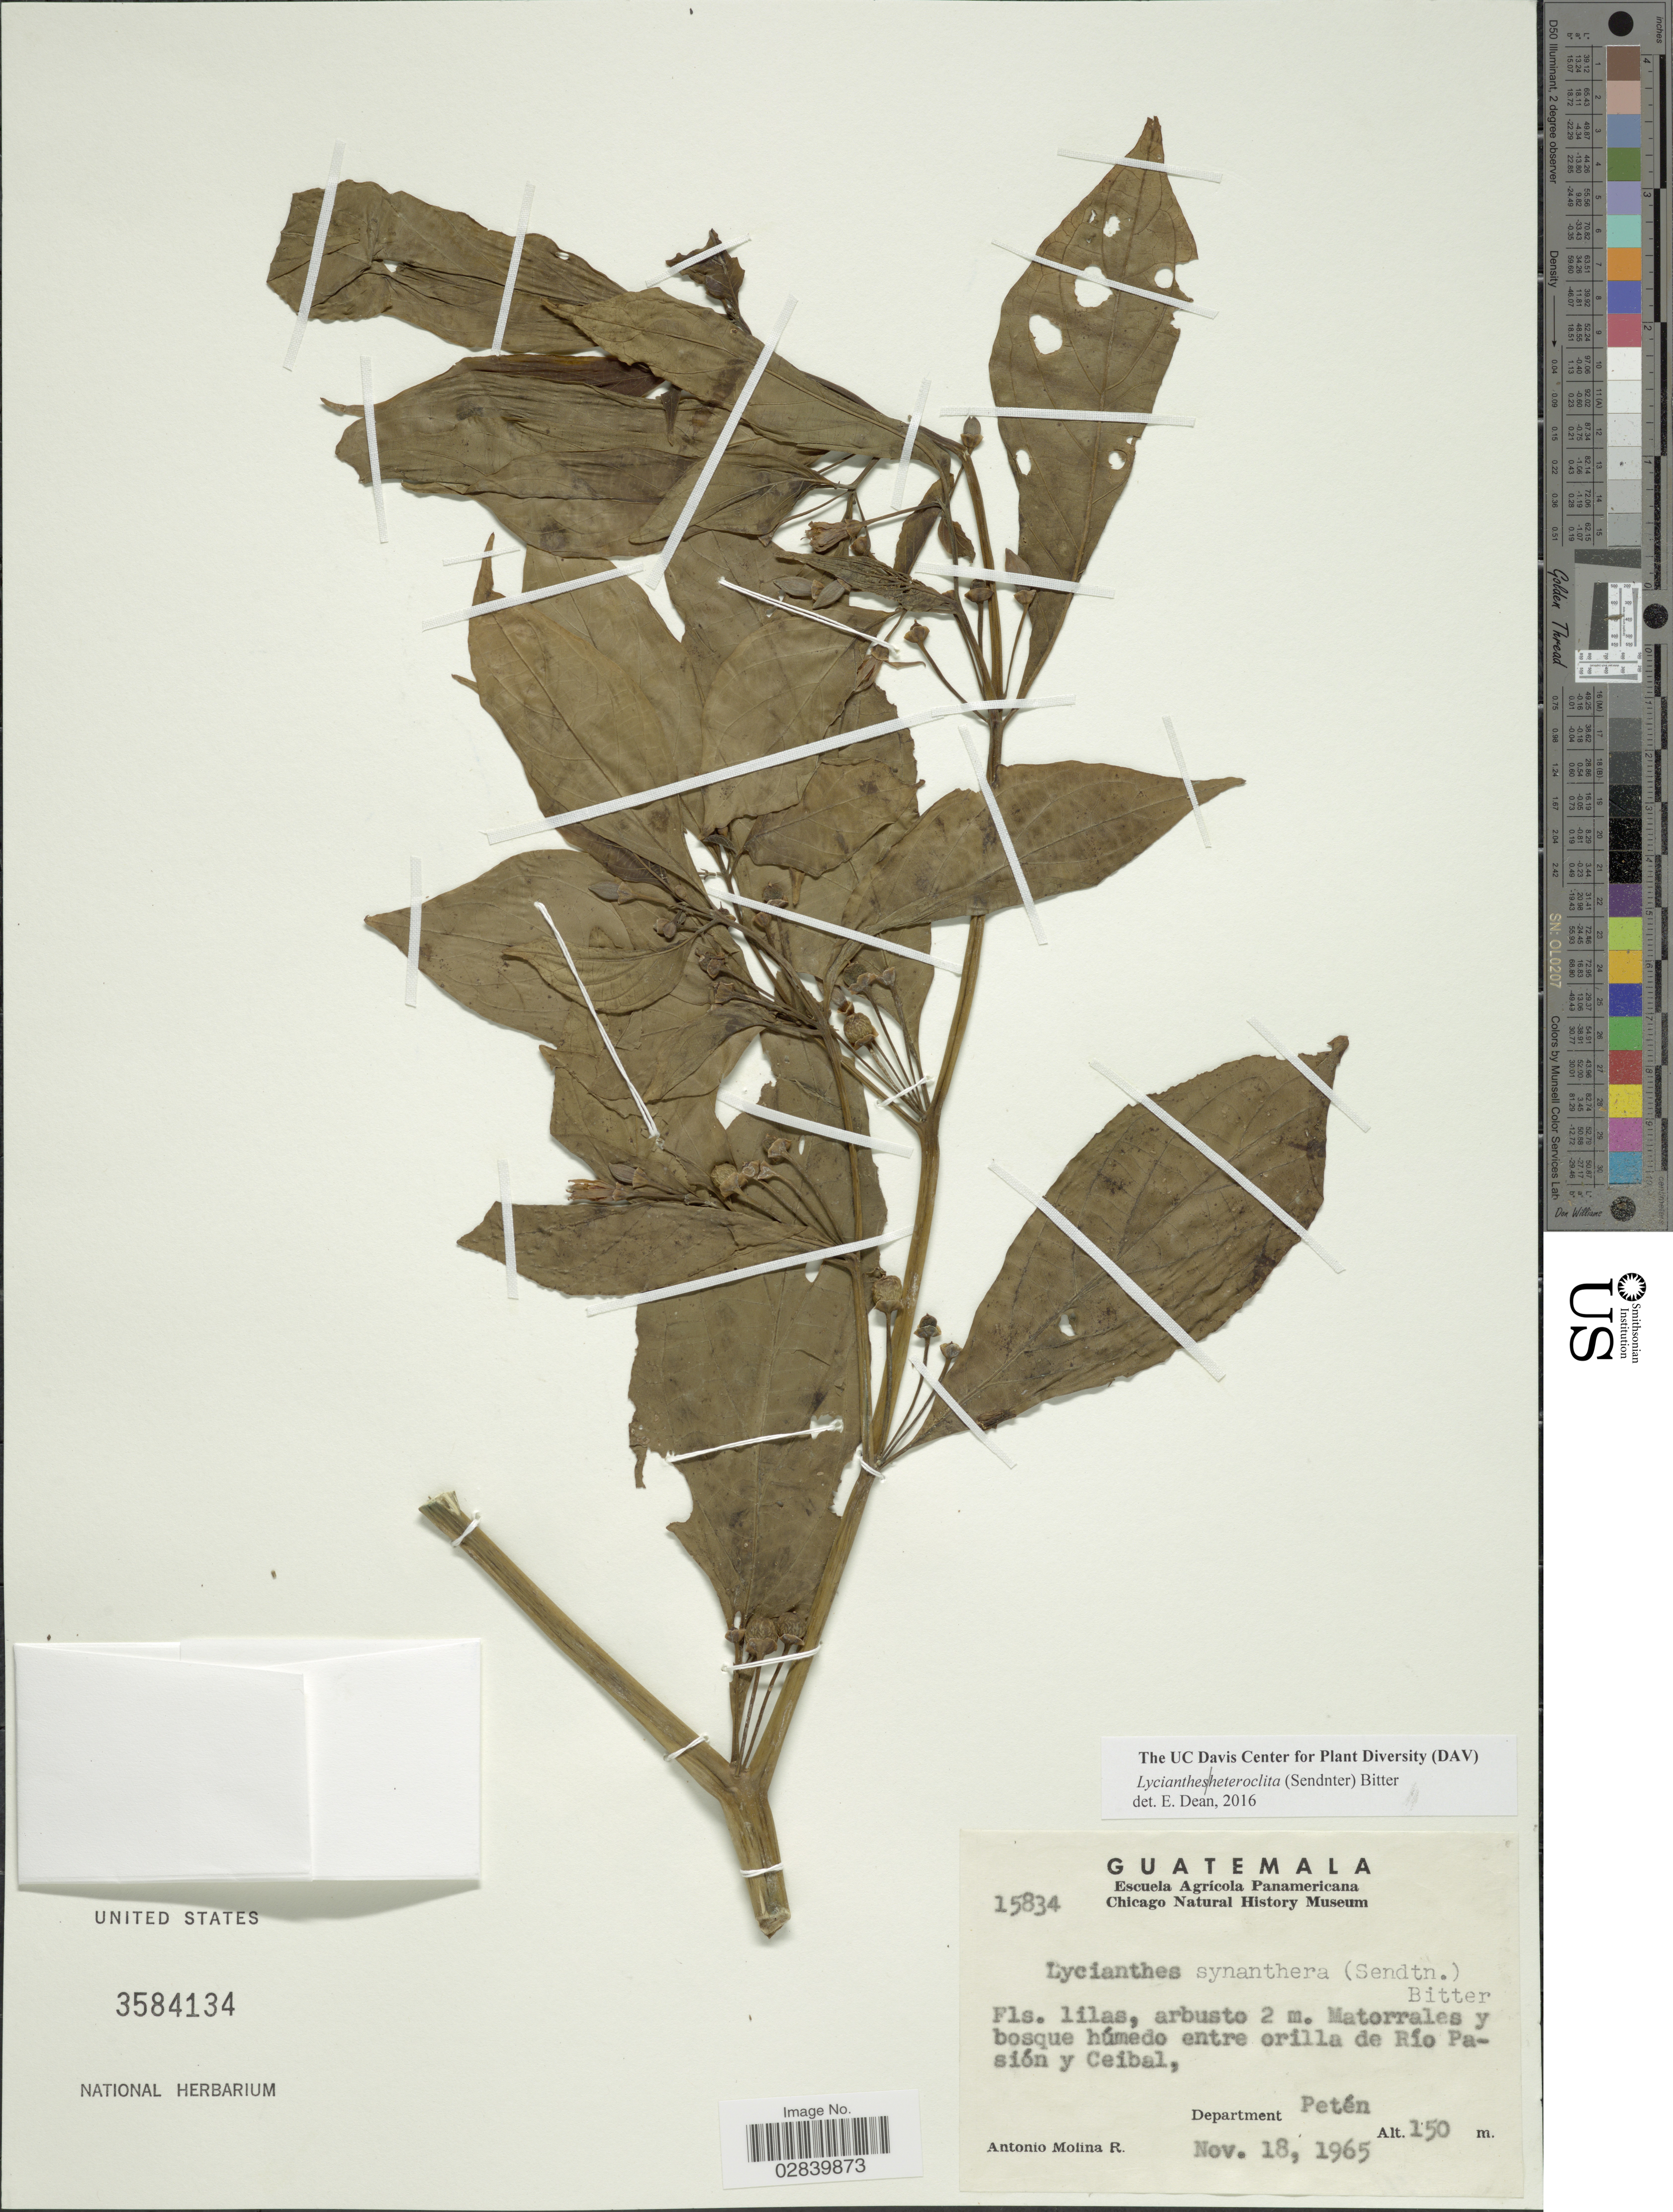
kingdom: Plantae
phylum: Tracheophyta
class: Magnoliopsida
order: Solanales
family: Solanaceae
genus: Lycianthes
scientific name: Lycianthes heteroclita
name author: (Sendtn.) Bitter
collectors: A. Molina R.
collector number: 15834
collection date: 1965-11-18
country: Guatemala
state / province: El Petén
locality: Matorrales y bosque húmedo entre orilla de Río Pasión y Ceibal, Department Petén.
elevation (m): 150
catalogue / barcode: US 3584134